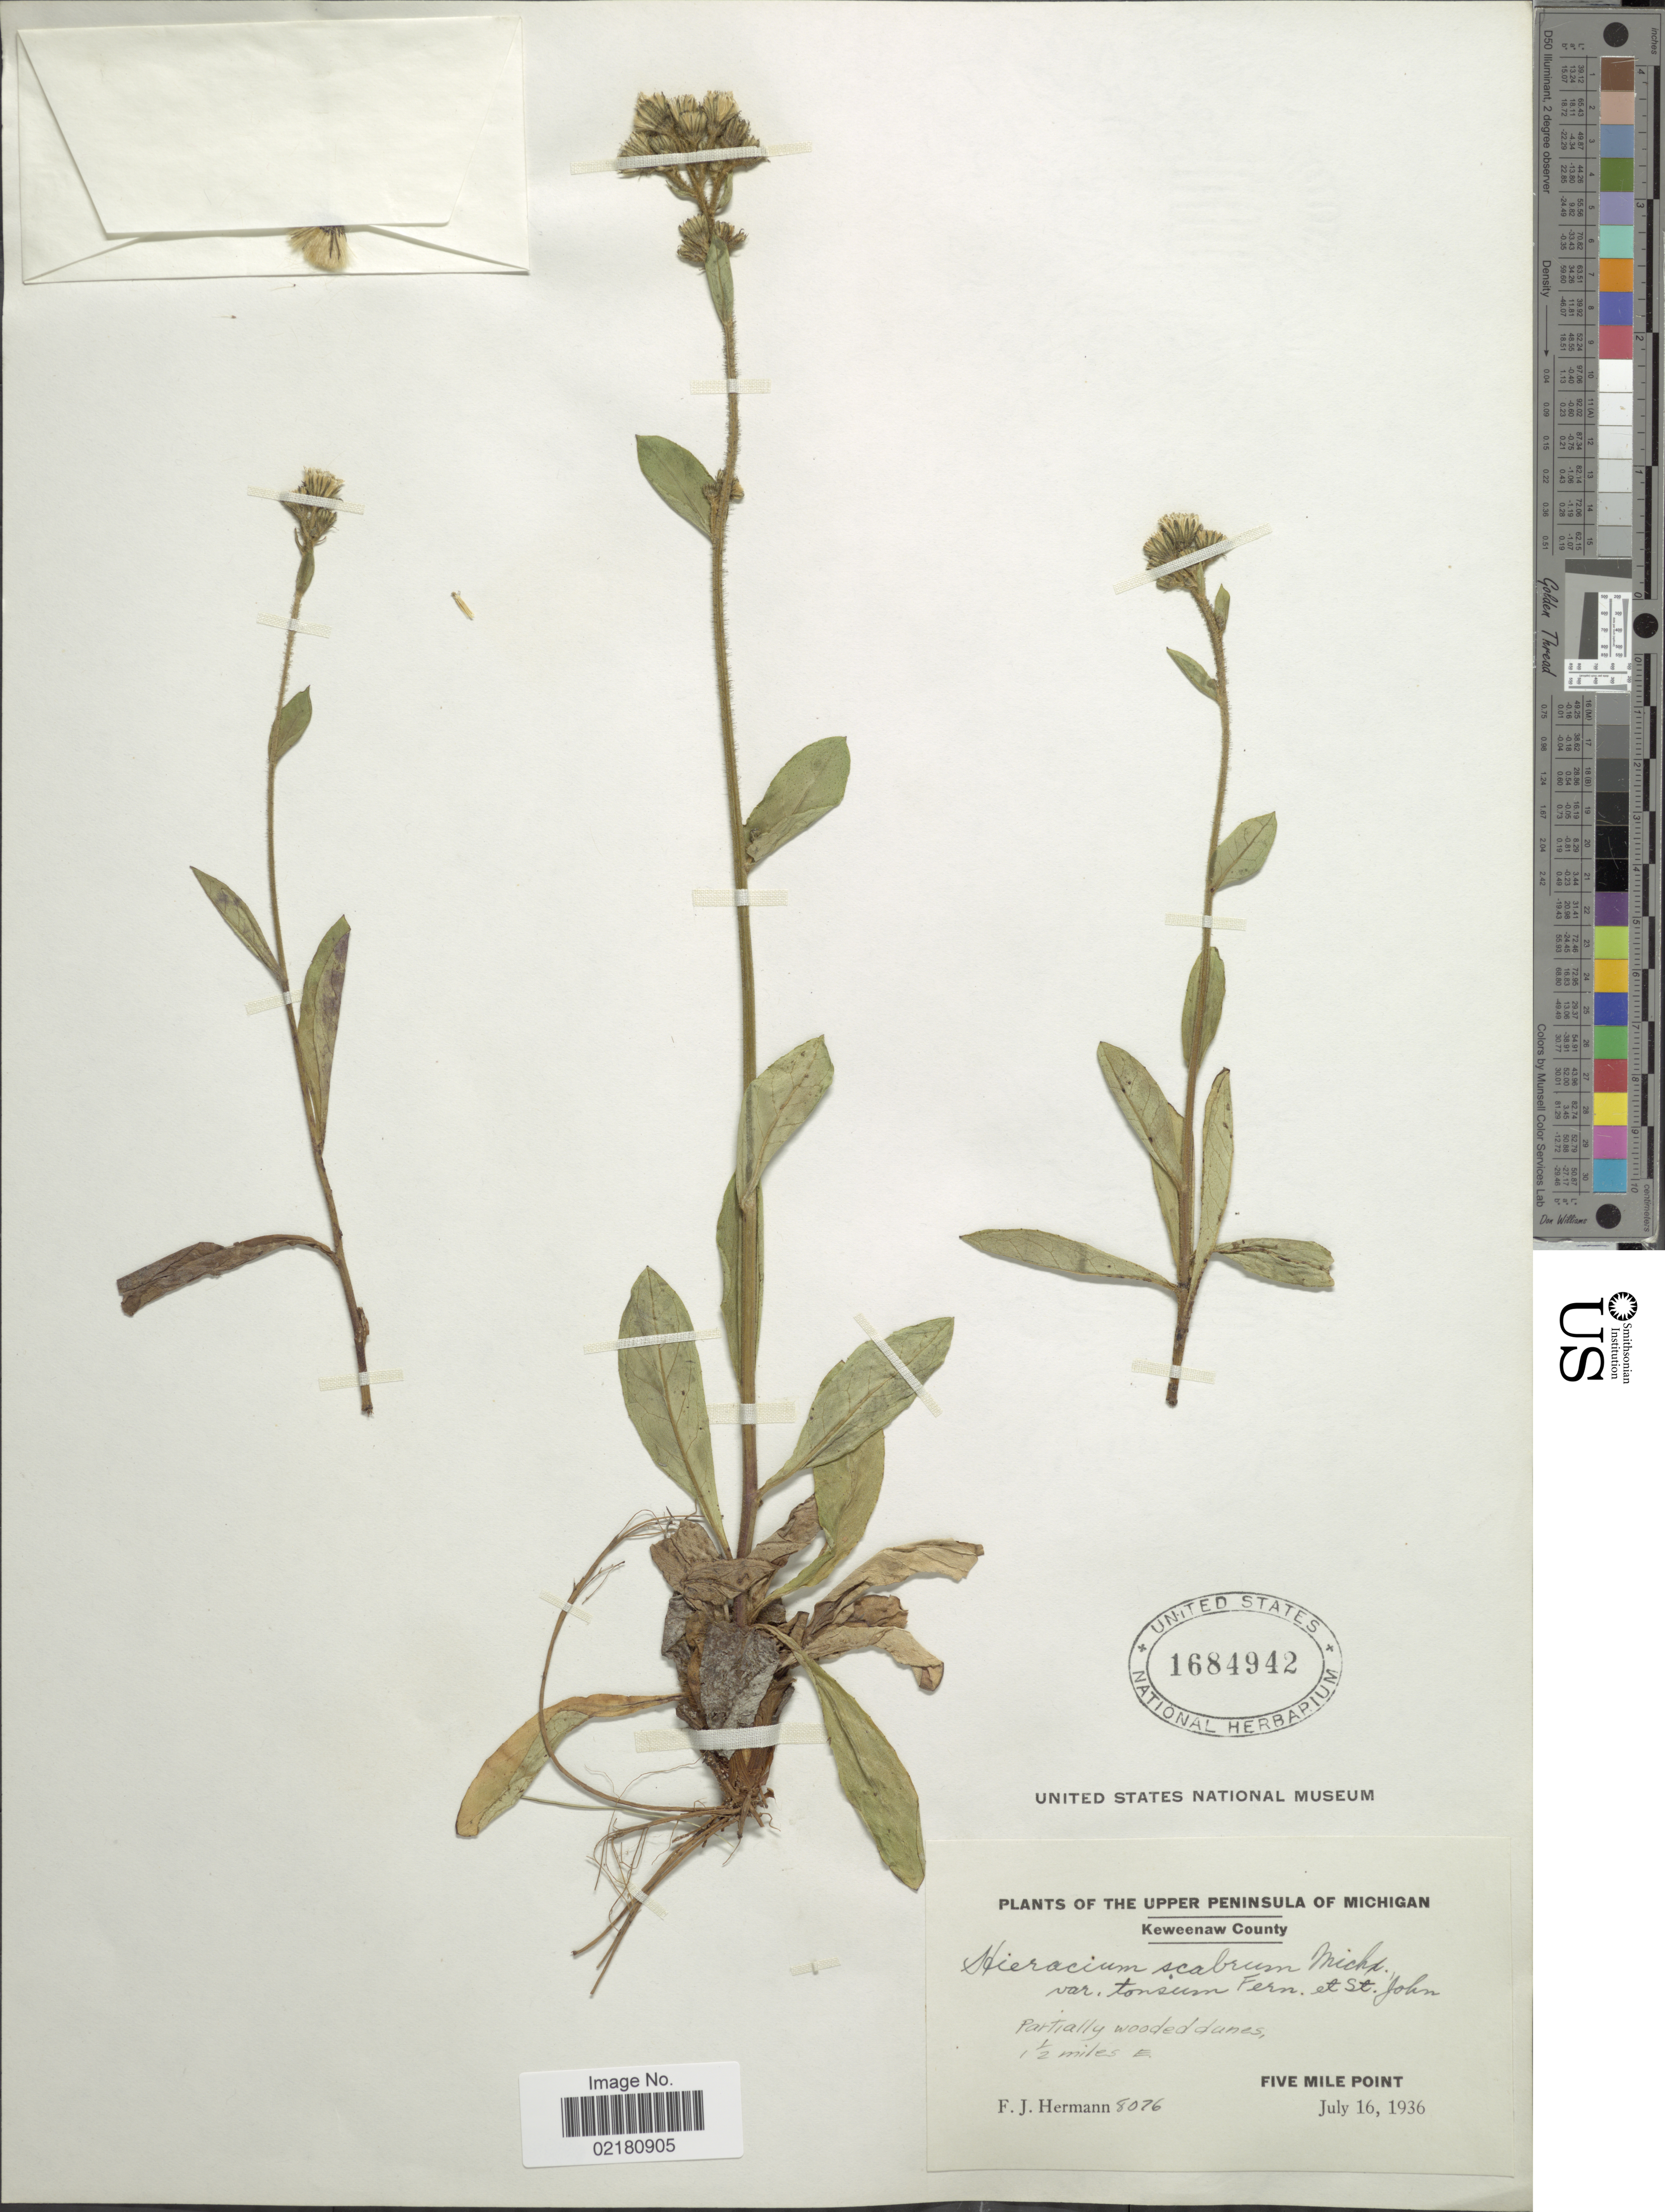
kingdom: Plantae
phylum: Tracheophyta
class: Magnoliopsida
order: Asterales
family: Asteraceae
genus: Pilosella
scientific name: Pilosella verruculata subsp. verruculata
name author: (Link) Soják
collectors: F. J. Hermann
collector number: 8076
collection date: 1936-07-16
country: United States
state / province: Michigan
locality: The upper peninsula of Michigan. Keweenaw County. Partially woodeddames, 1 1/2 miles E. Five mile Point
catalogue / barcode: US 1684942